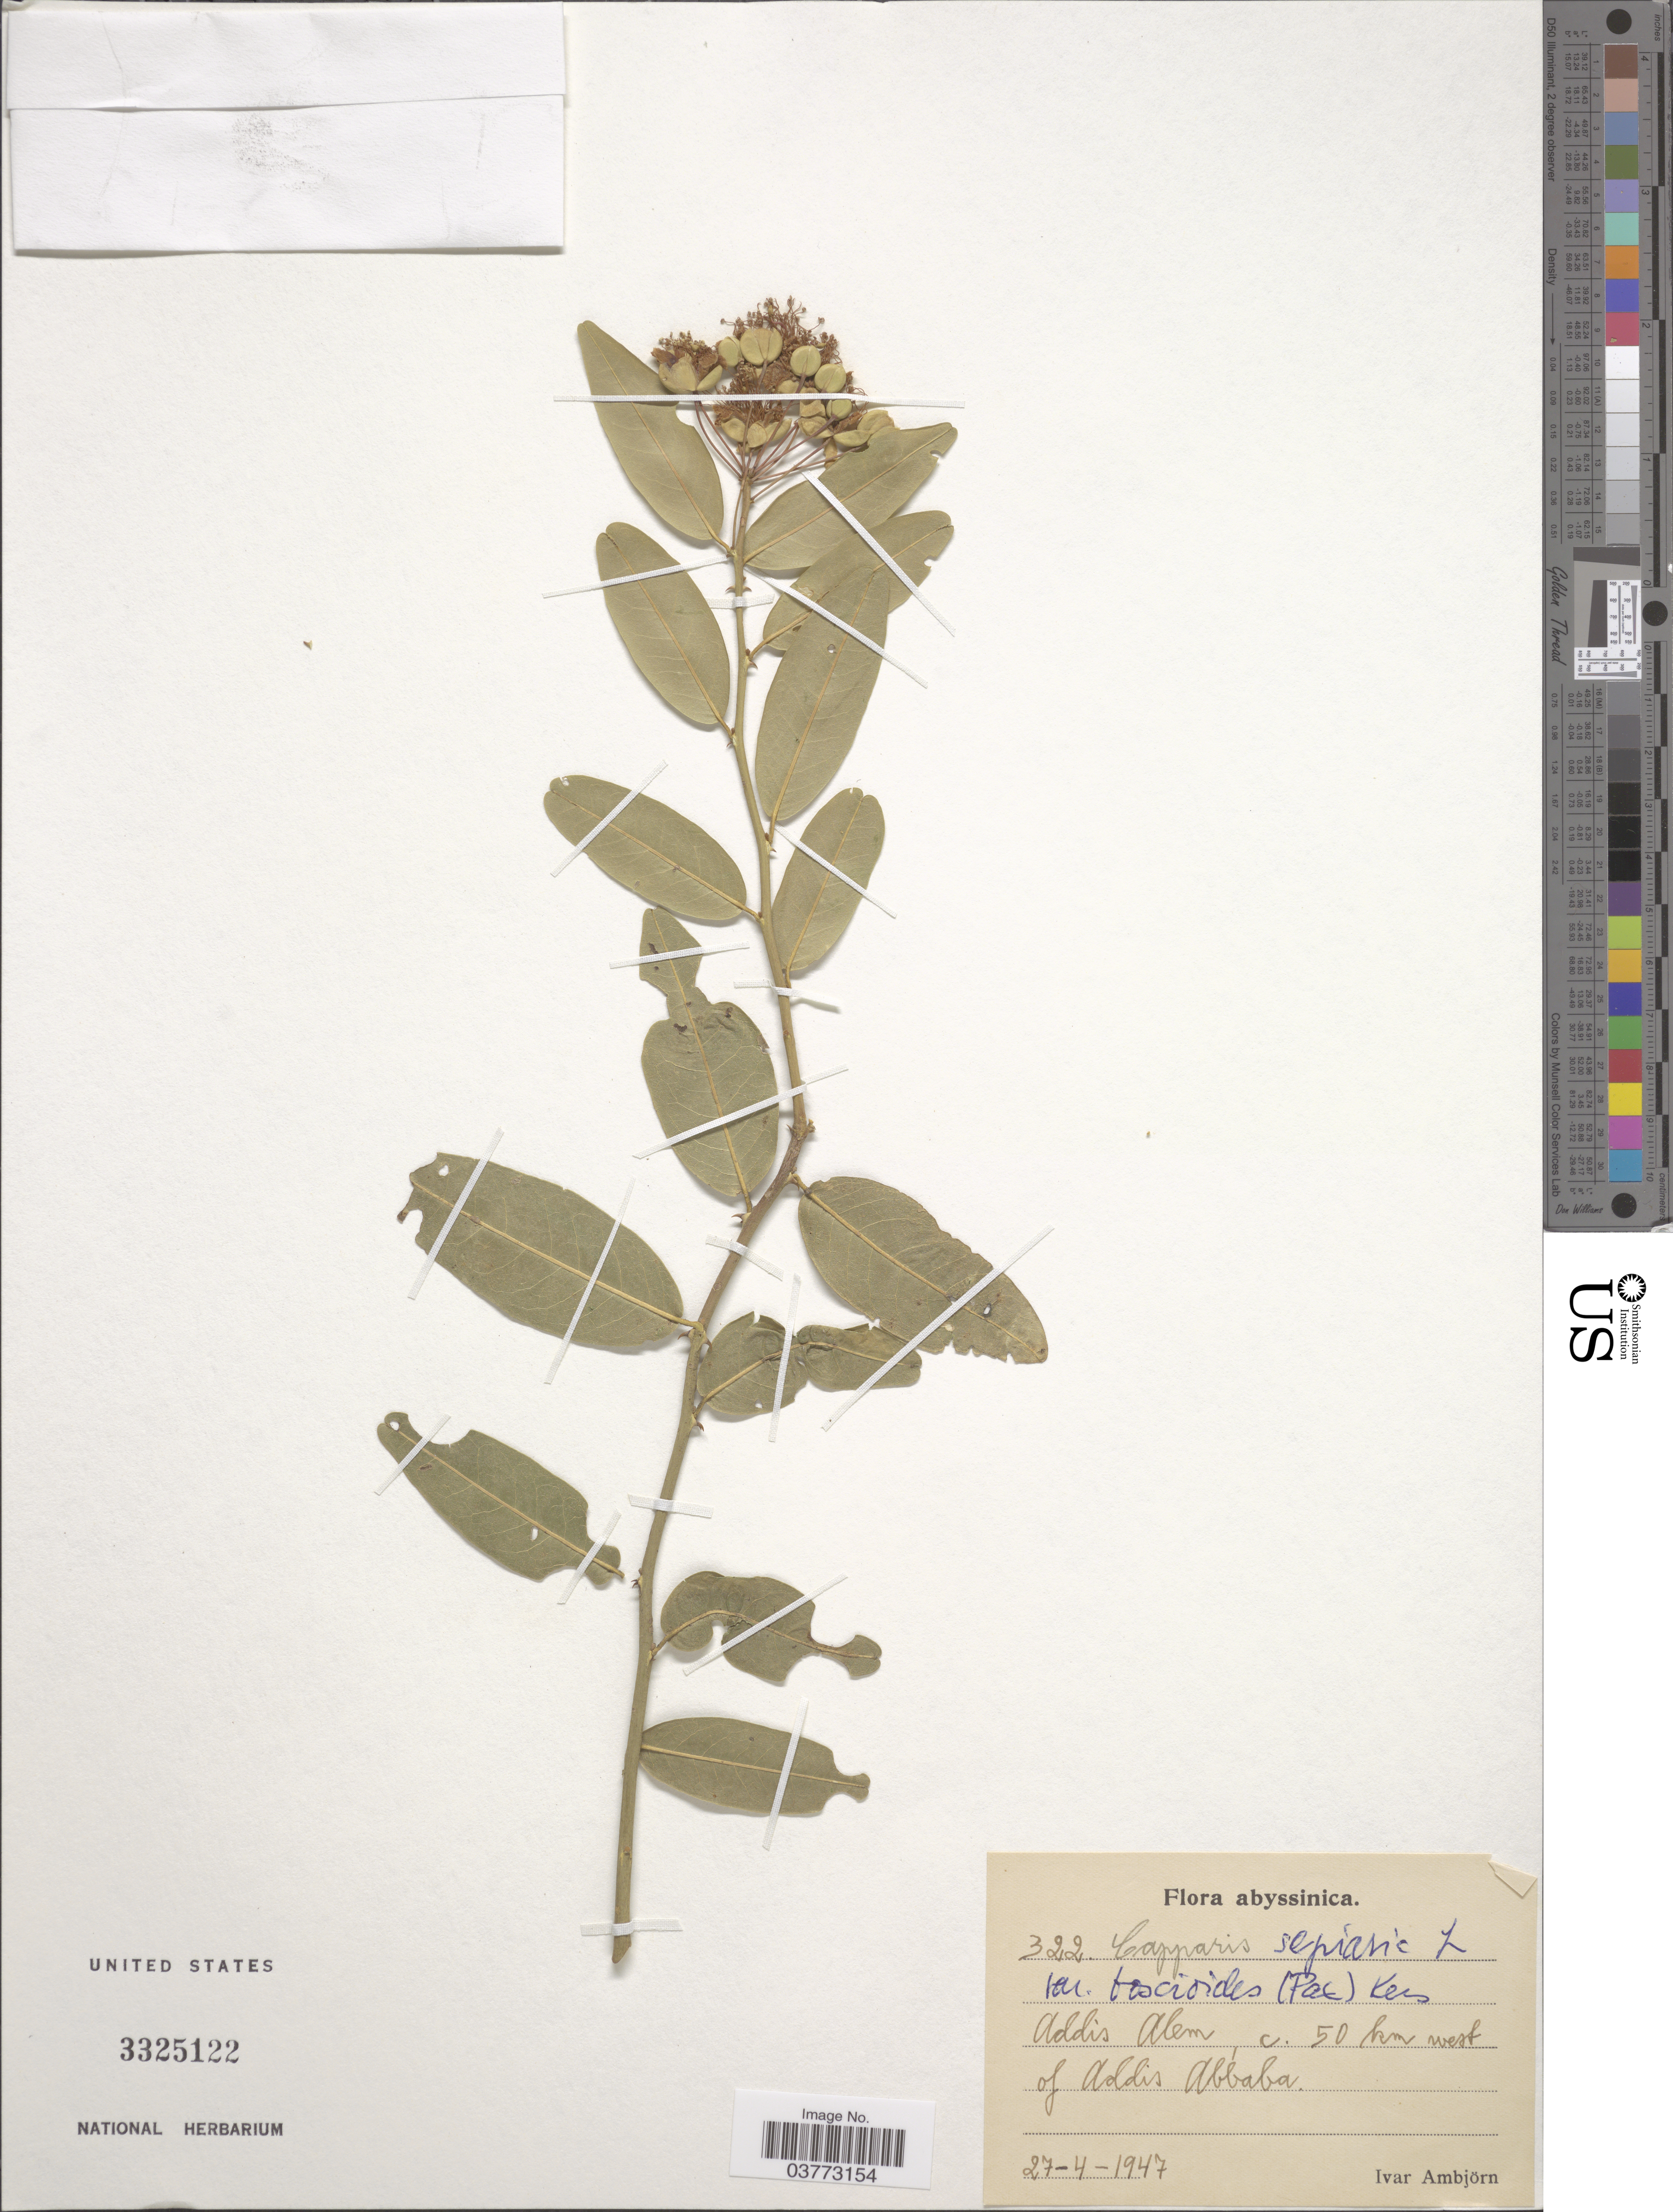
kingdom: Plantae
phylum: Tracheophyta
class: Magnoliopsida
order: Brassicales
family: Capparaceae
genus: Capparis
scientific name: Capparis sepiaria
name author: L.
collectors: I. Ambjorn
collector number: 322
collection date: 1947-04-27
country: Ethiopia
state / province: Addis Ababa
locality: Abyssinica. Addis Alem, c. 50 km west of Addis Abbaba.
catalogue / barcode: US 3325122